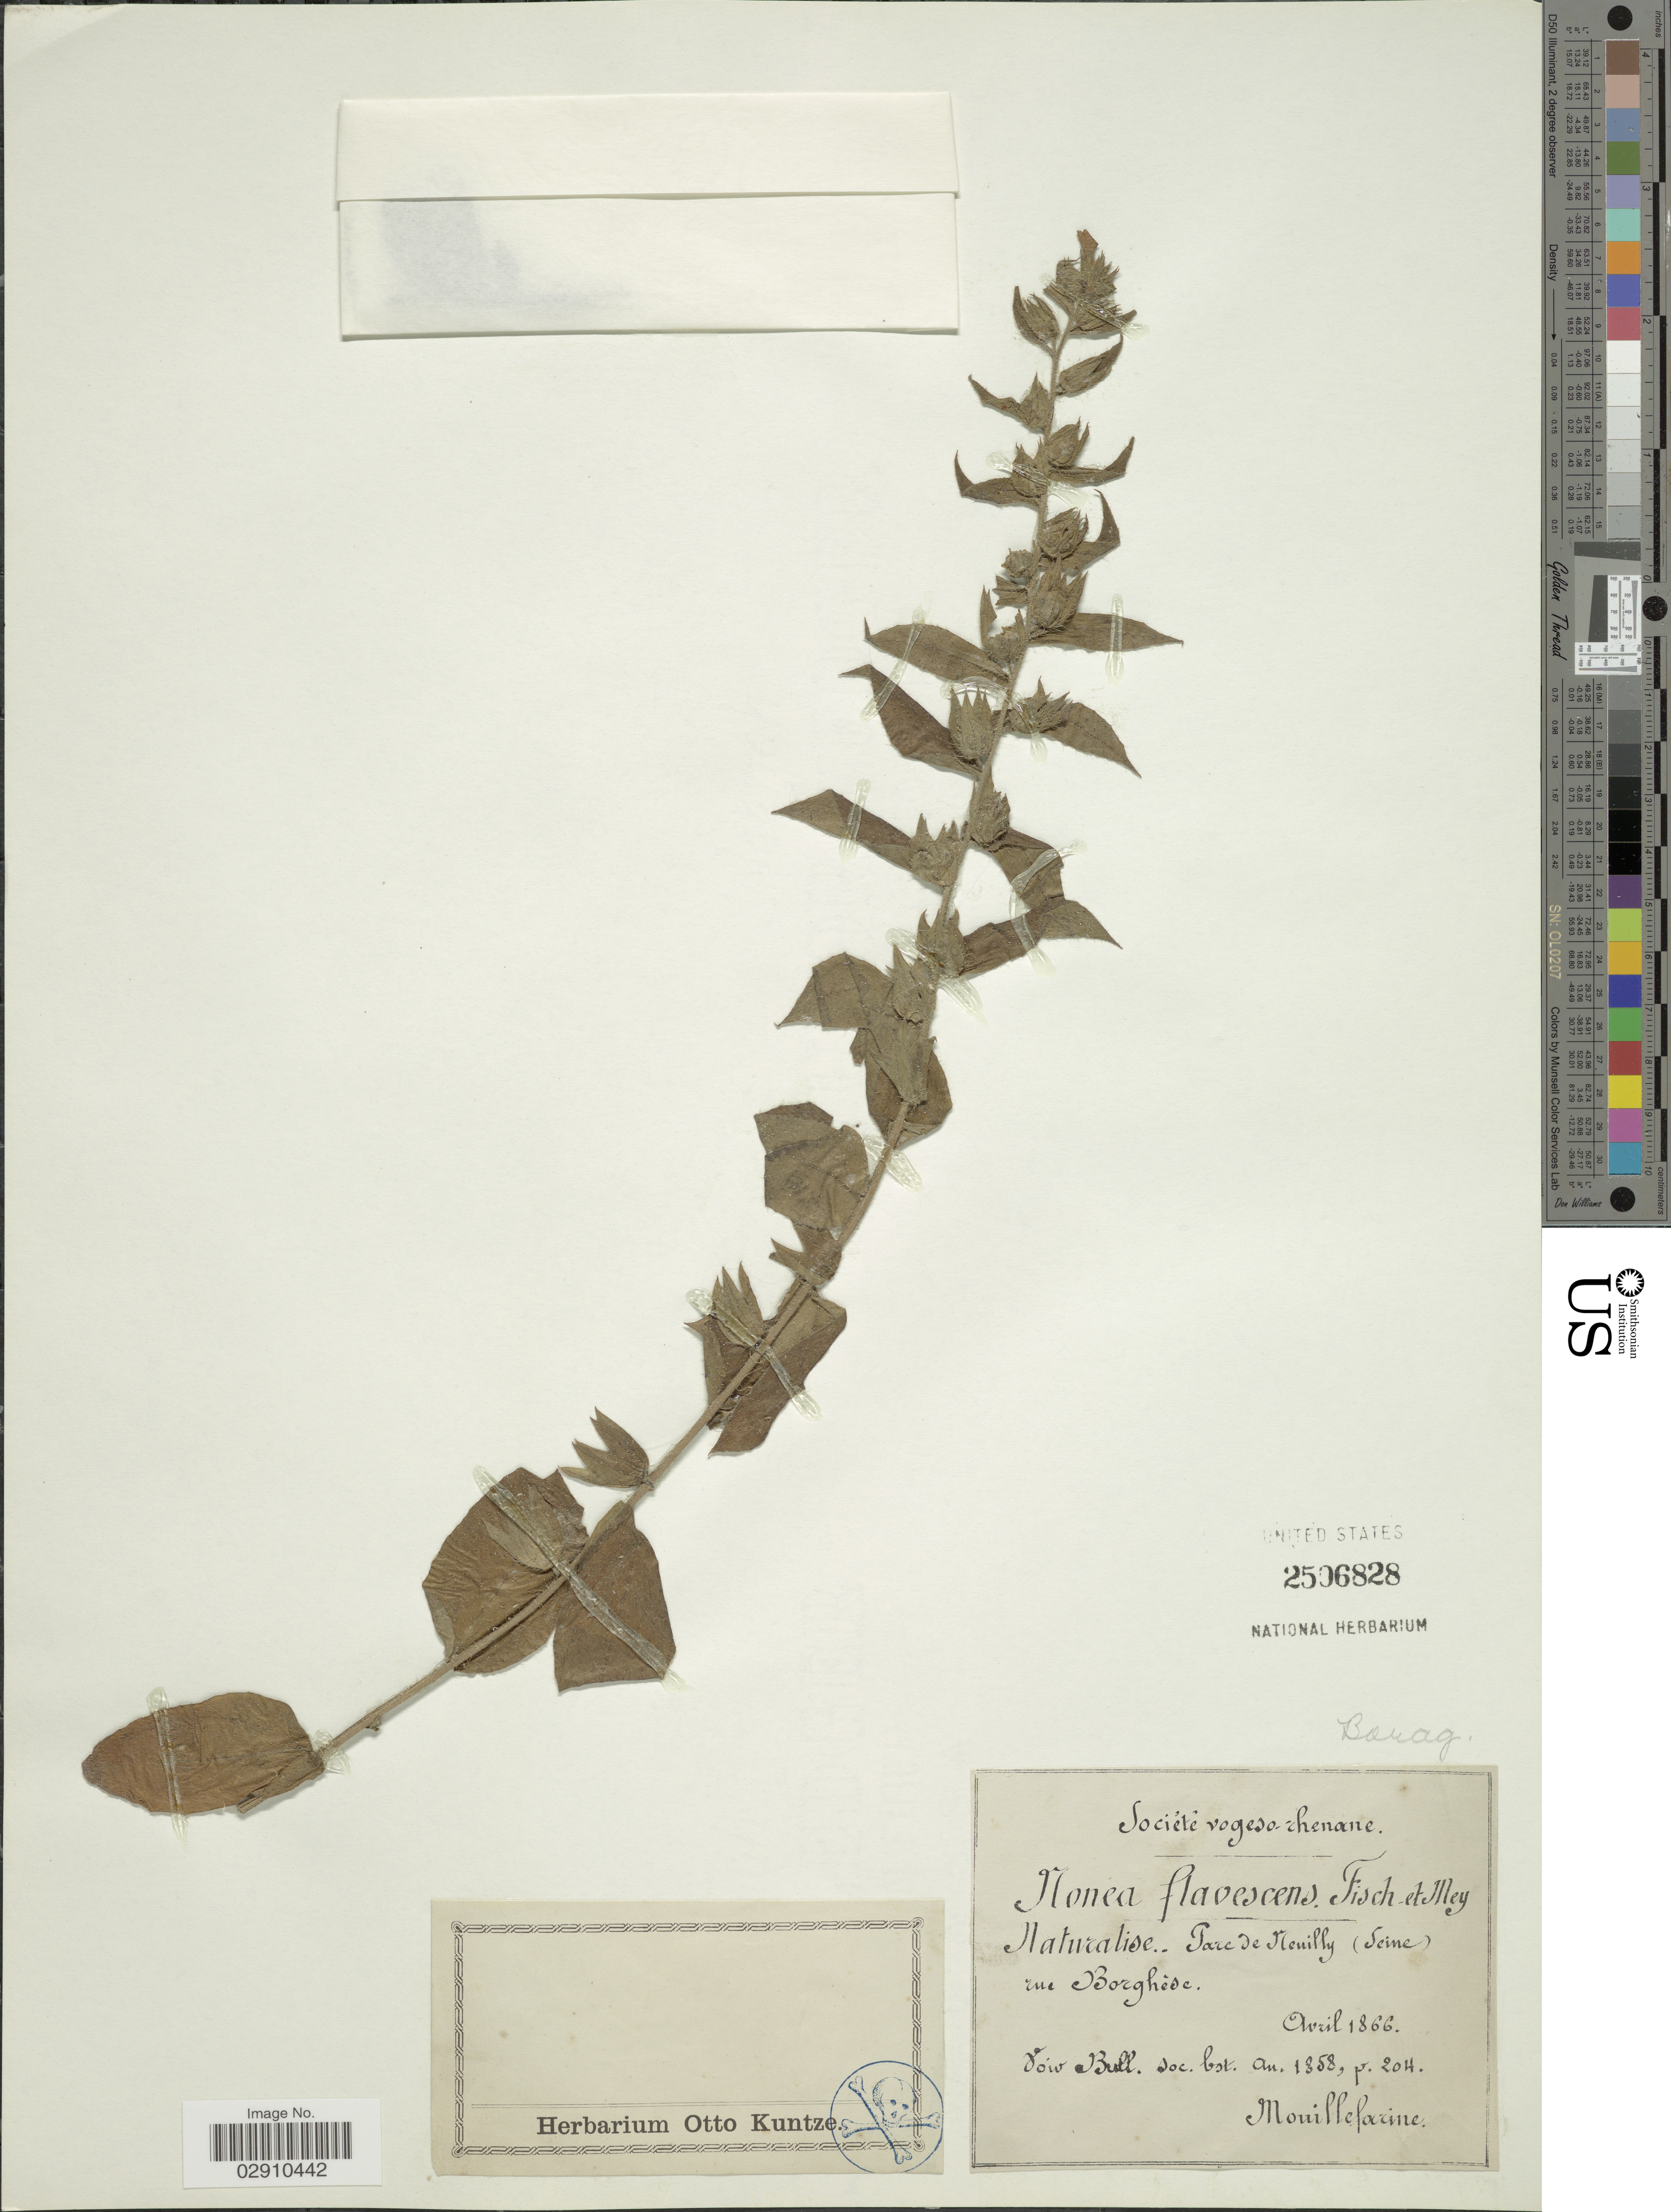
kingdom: Plantae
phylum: Tracheophyta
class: Magnoliopsida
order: Boraginales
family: Boraginaceae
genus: Nonea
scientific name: Nonea flavescens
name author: Fisch. & C.A. Mey.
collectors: A. Mouillefarine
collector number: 204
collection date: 1866-04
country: France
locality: Parc de Meuilly (Seine) rue Borghése.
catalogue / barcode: US 2506828